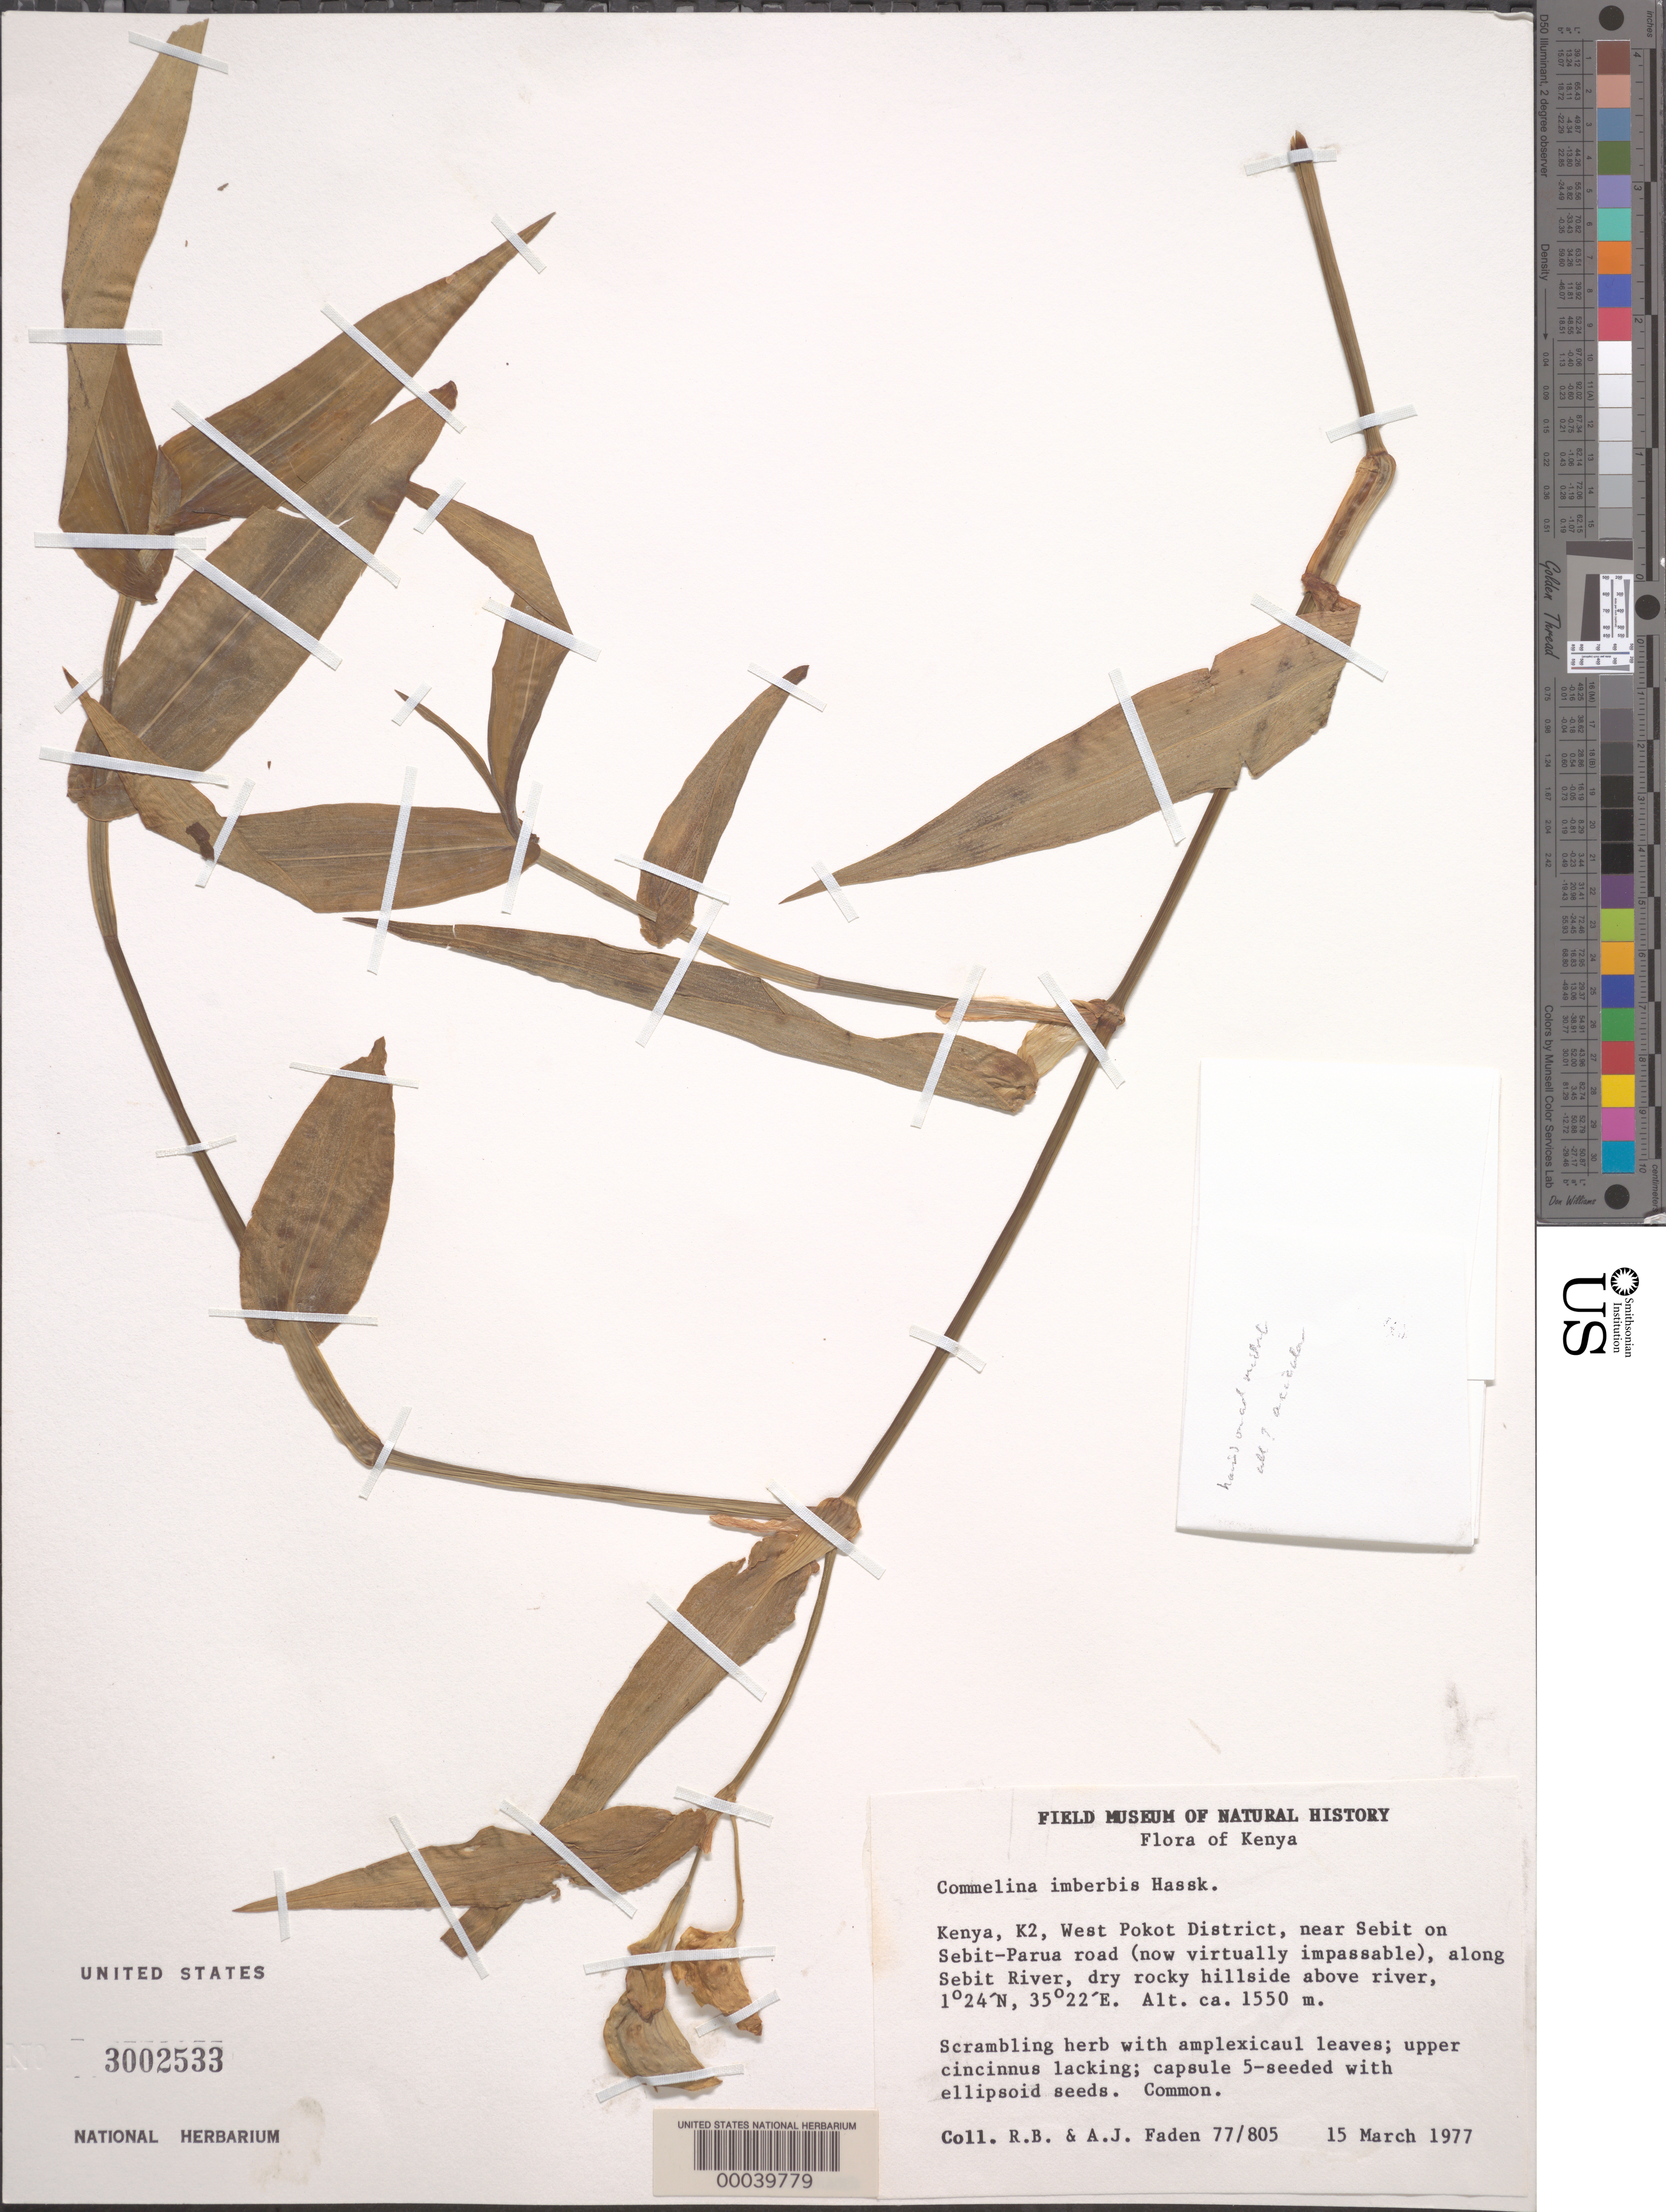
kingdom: Plantae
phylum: Tracheophyta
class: Liliopsida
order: Commelinales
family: Commelinaceae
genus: Commelina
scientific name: Commelina imberbis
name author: Ehrenb. ex Hassk.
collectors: R. B. Faden & A. J. Faden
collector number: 77/805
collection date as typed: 15 Mar 1977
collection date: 1977-03-15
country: Kenya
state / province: West Pokot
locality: Near sebit, along sebit river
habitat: Dry, rocky hillside above river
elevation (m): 1550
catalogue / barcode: US 3002533